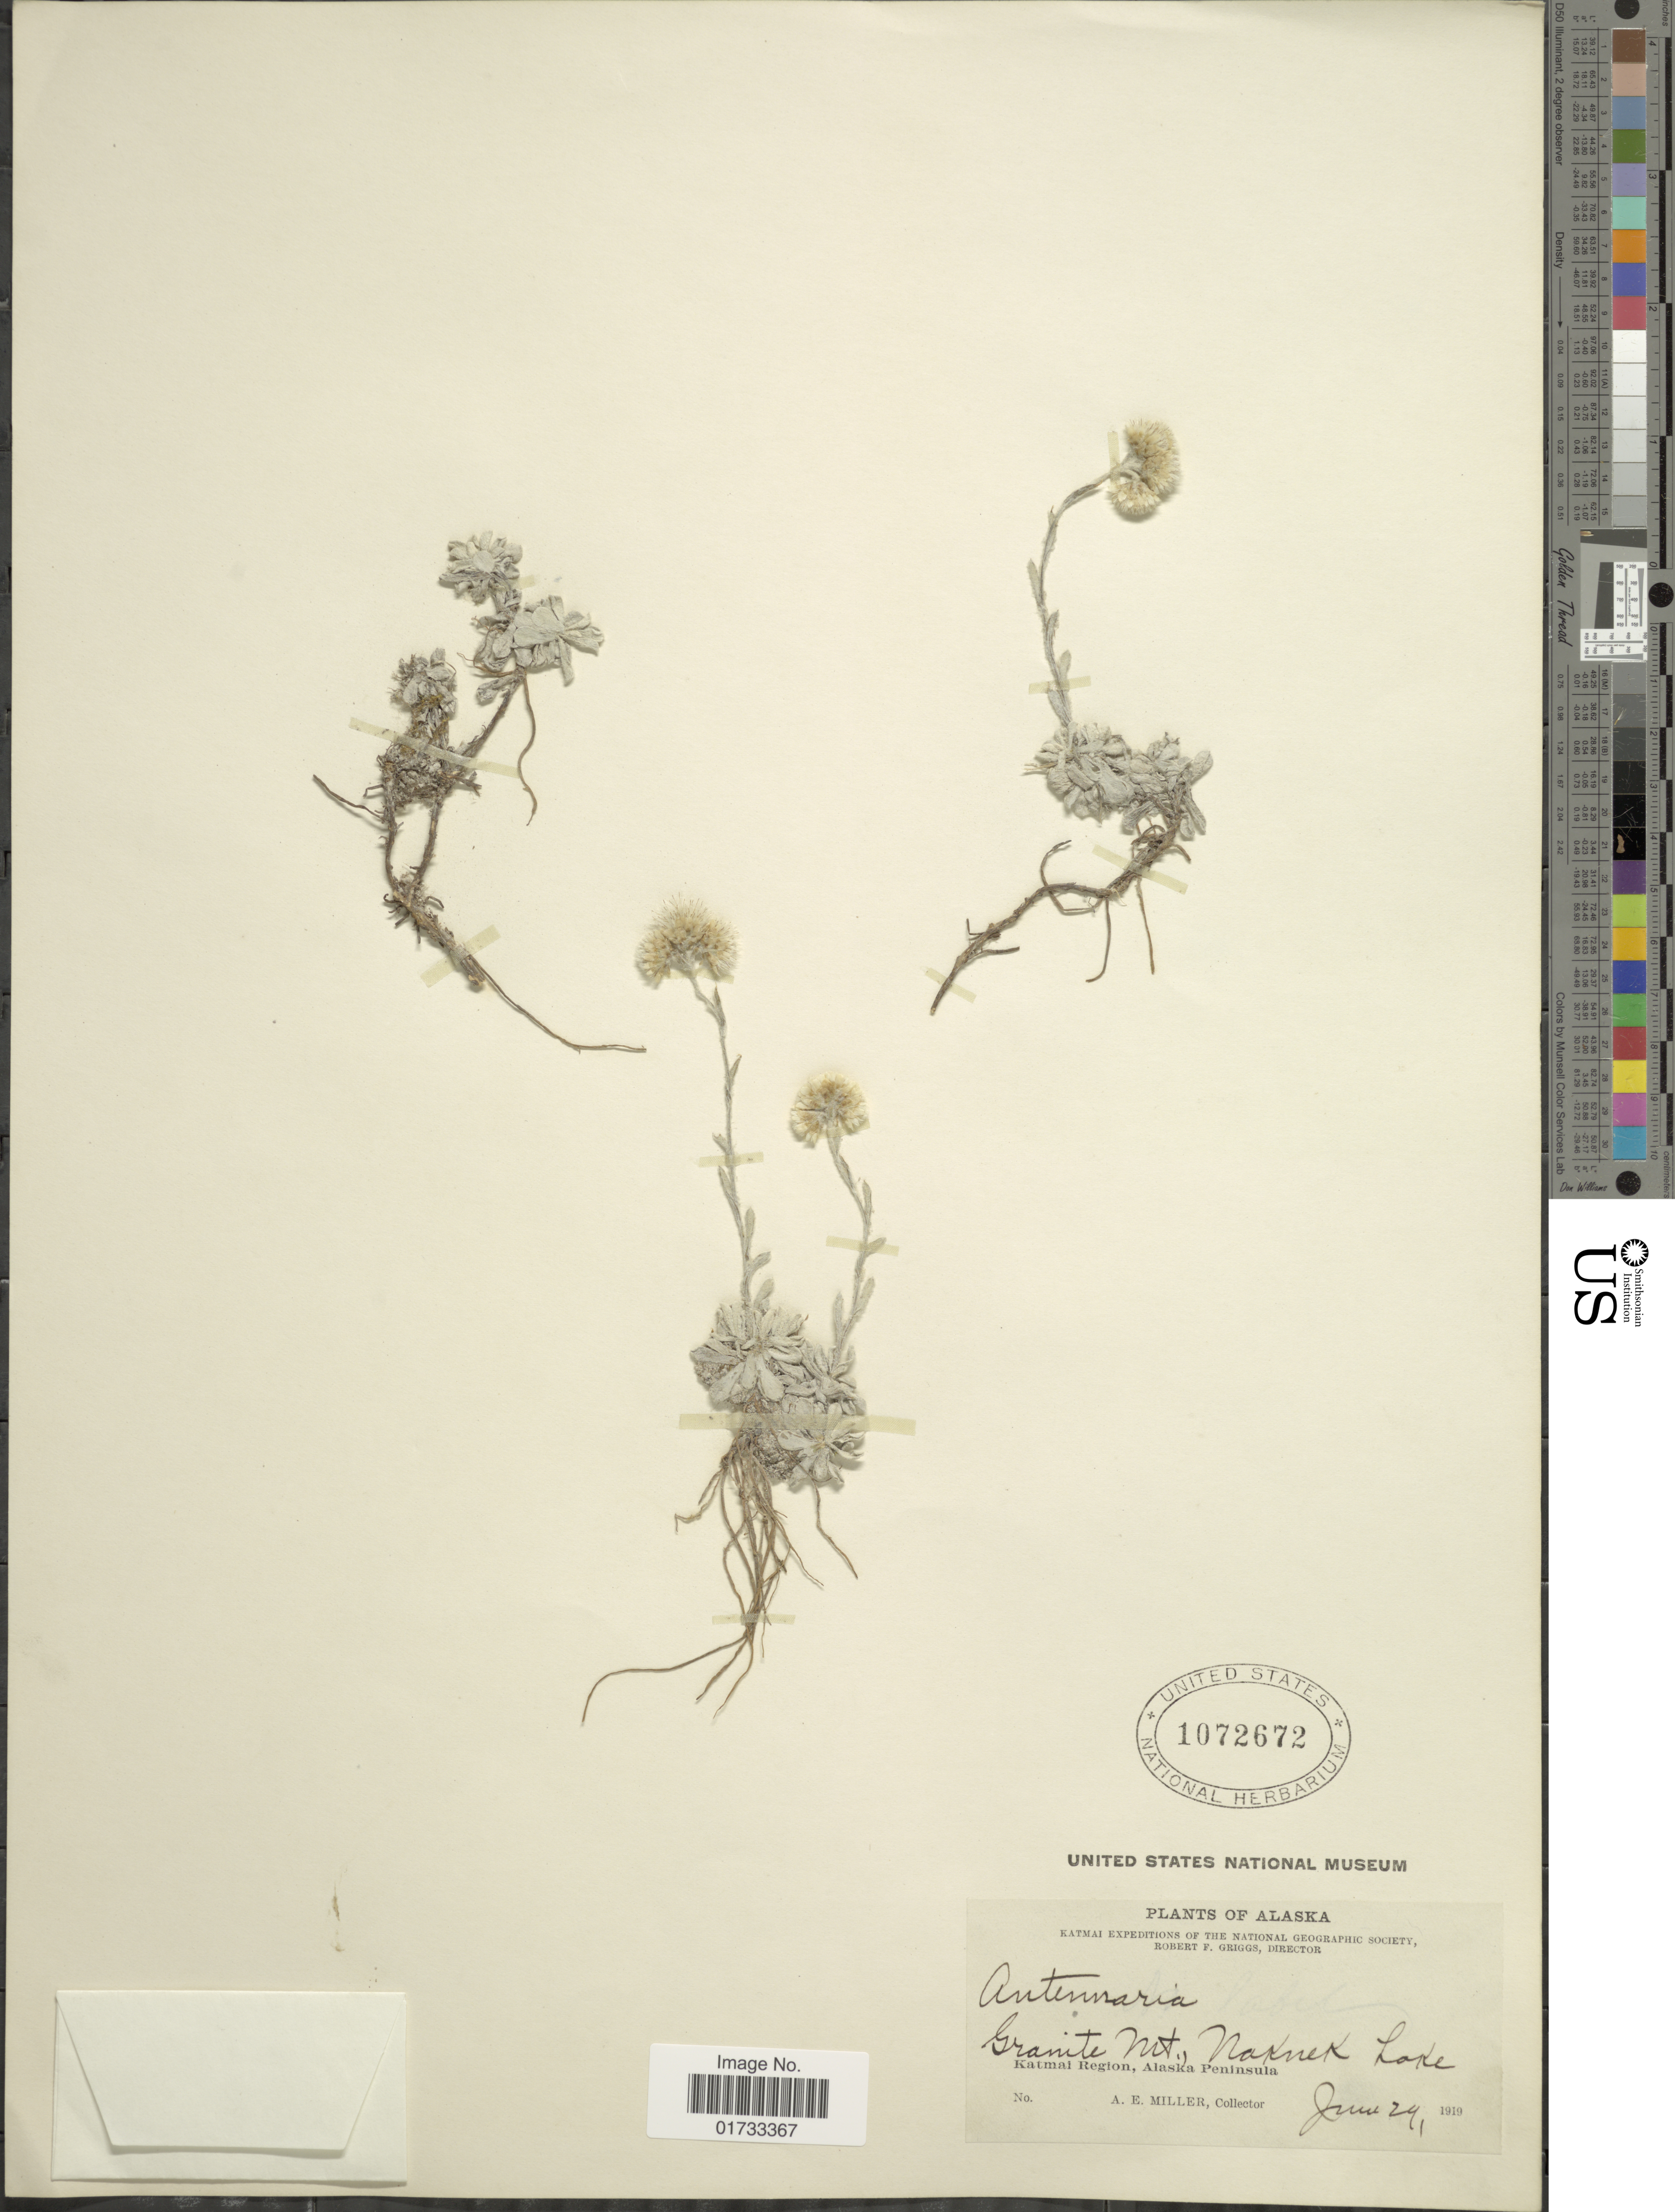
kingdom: Plantae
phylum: Tracheophyta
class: Magnoliopsida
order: Asterales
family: Asteraceae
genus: Antennaria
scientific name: Antennaria sp.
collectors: A. E. Miller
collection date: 1919-06-24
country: United States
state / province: Alaska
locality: Granite Mt., Naknek Lake, Katmai Region, Alaska Peninsula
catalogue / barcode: US 1072672